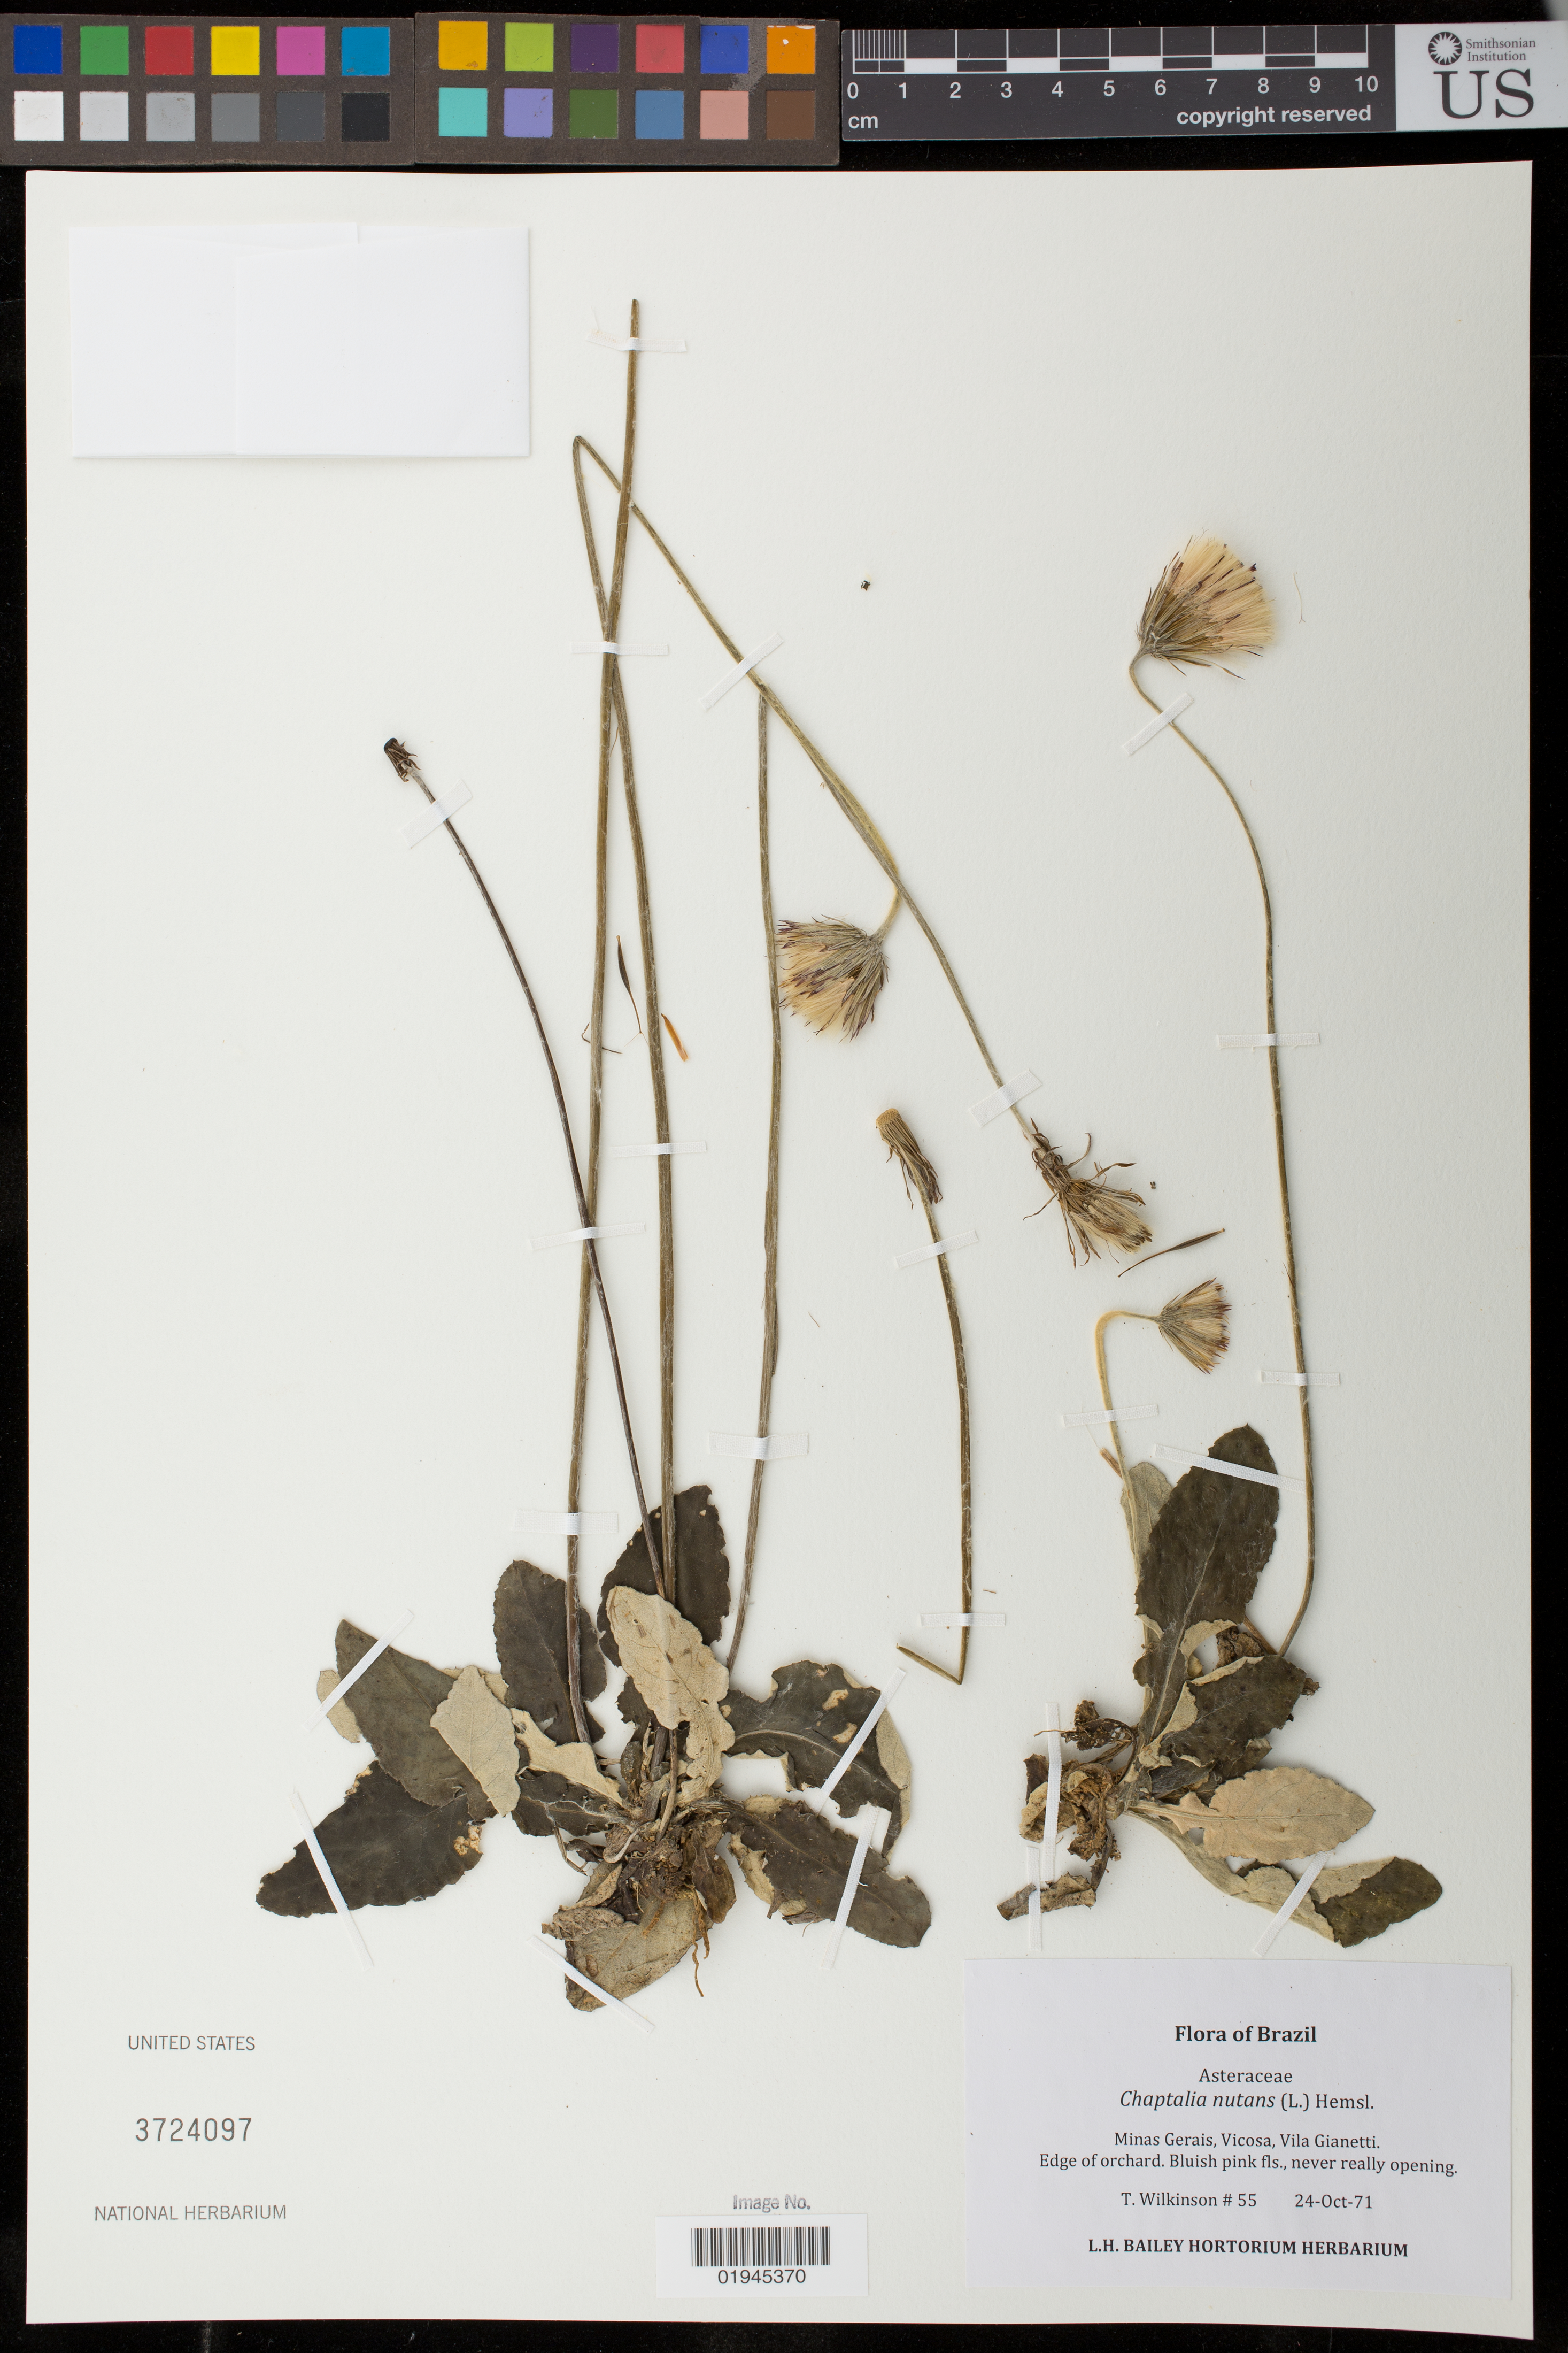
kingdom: Plantae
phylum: Tracheophyta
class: Magnoliopsida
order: Asterales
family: Asteraceae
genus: Chaptalia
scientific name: Chaptalia nutans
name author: (L.) Pol.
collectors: A. Wilkinson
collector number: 55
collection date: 1971-10-24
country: Brazil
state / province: Minas Gerais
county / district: Viçosa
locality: Vila Gianetti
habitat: field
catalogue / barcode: US 3724097